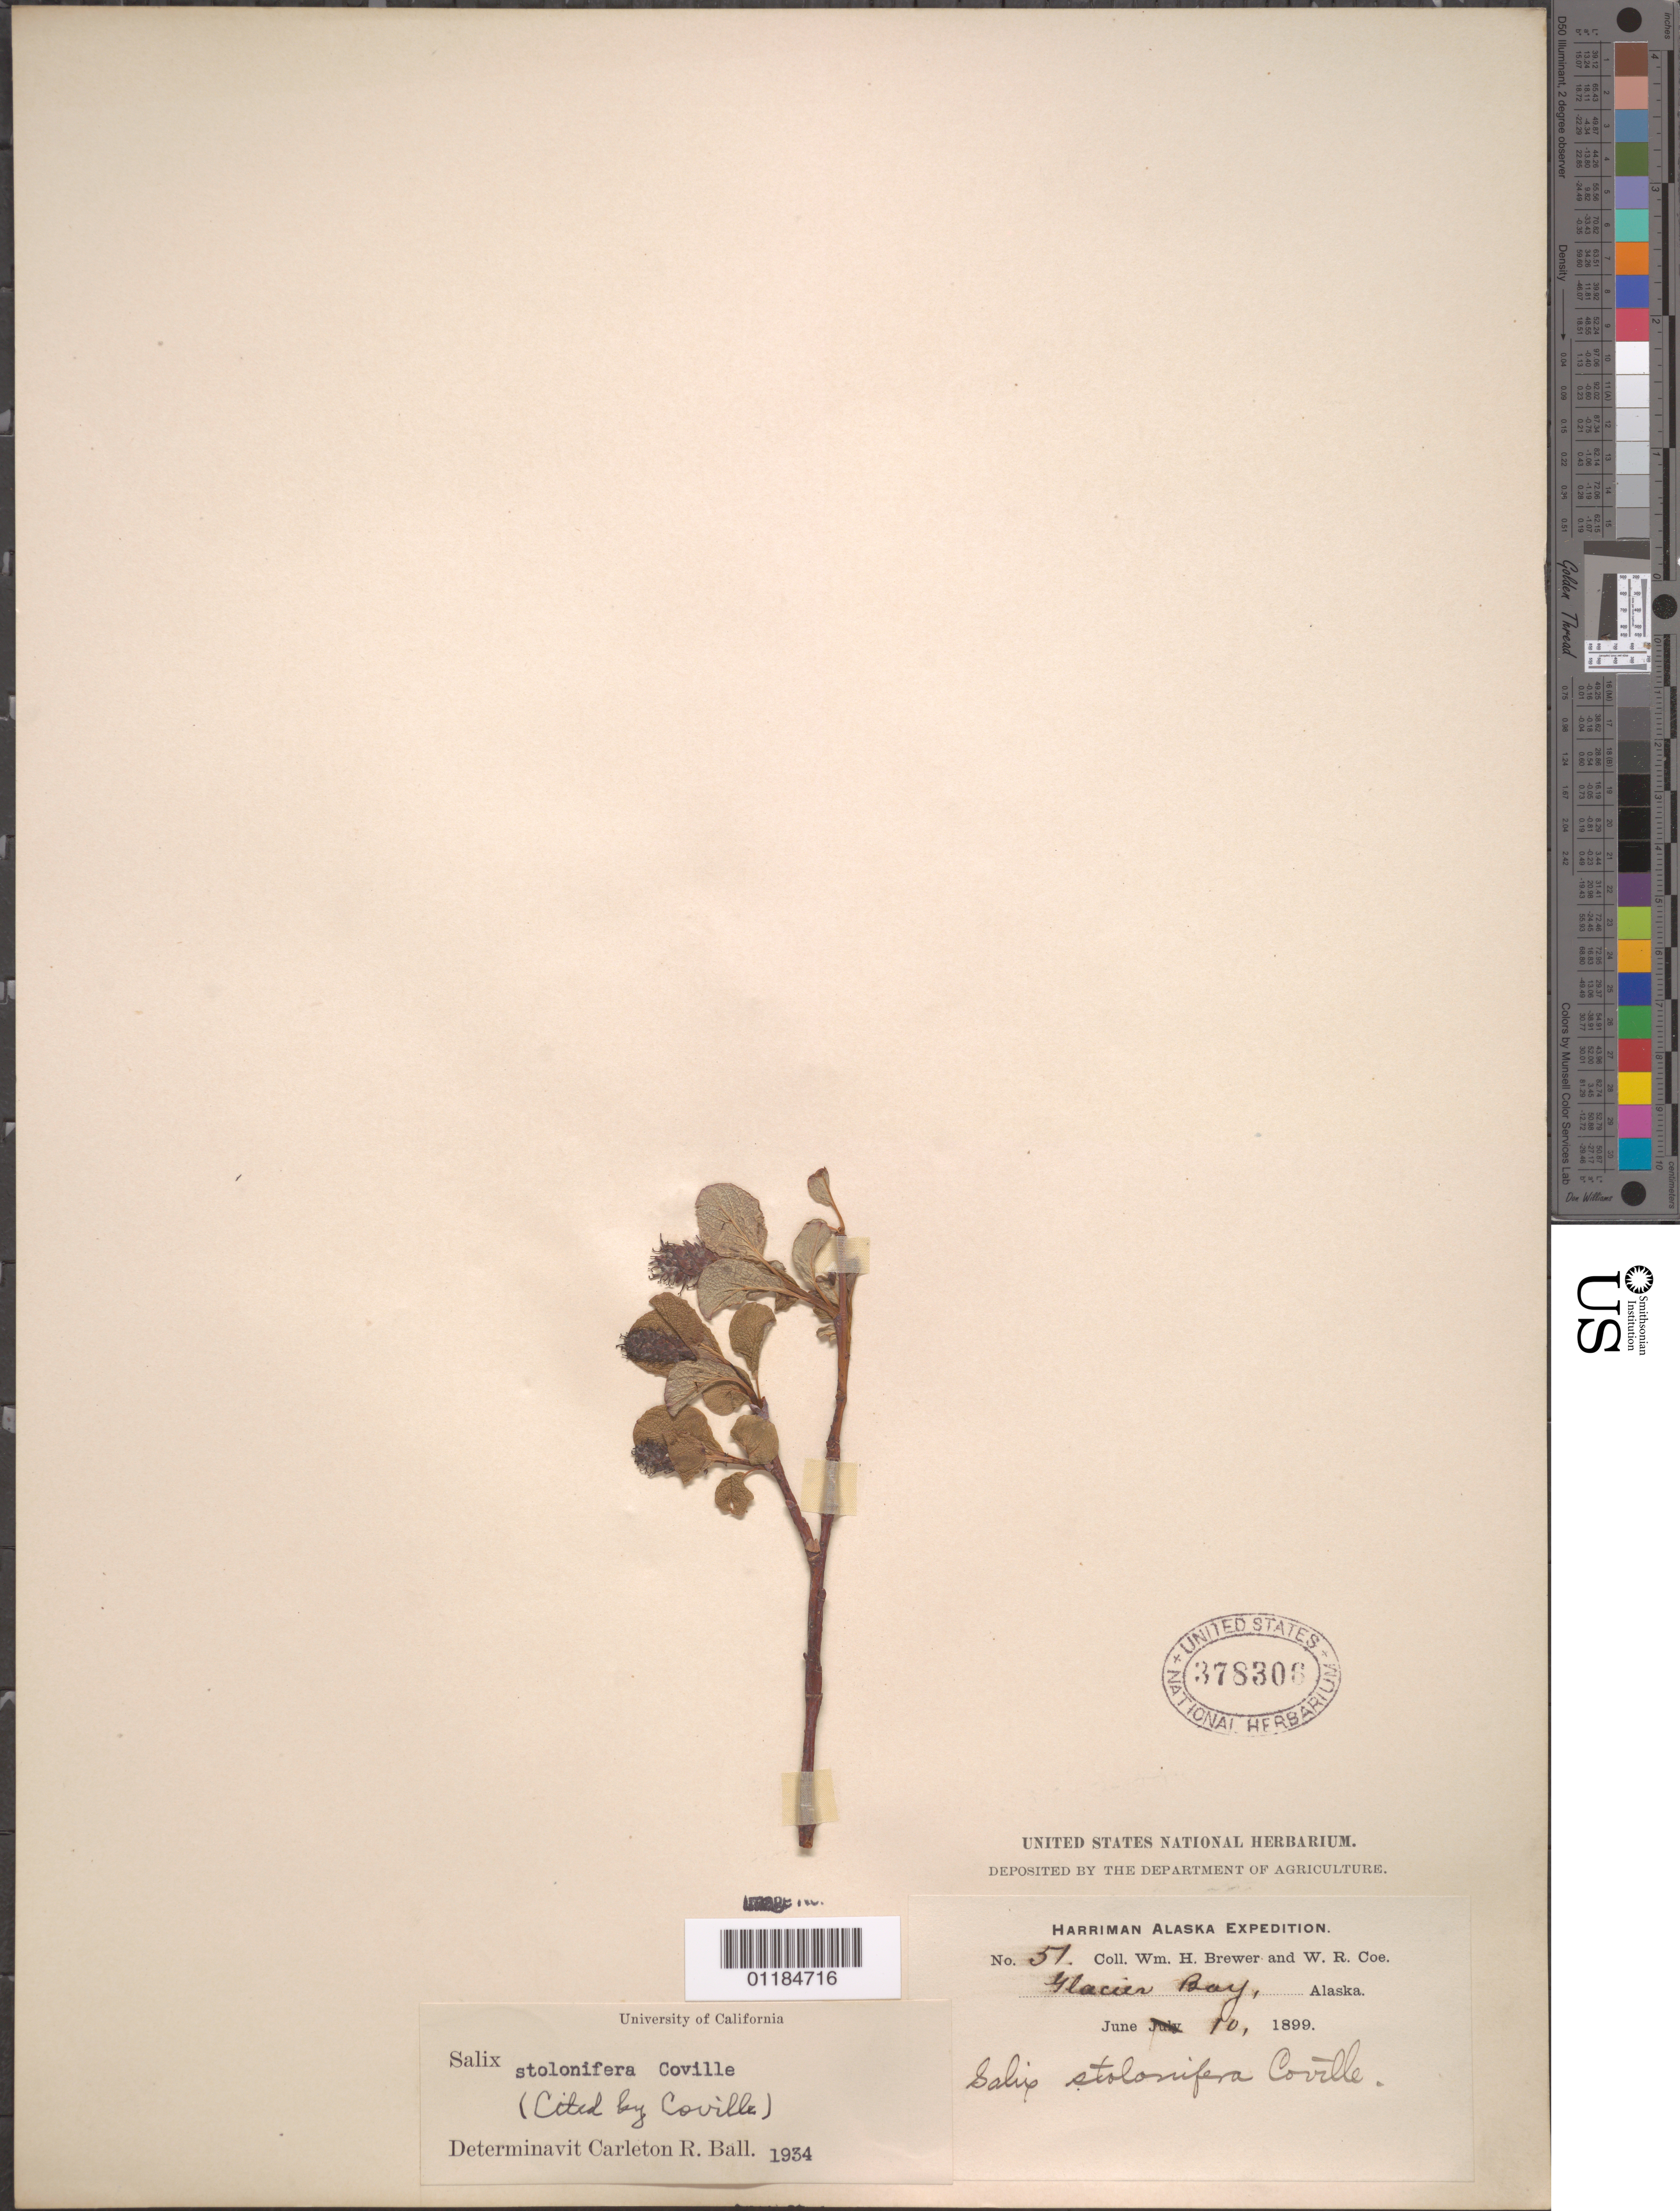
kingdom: Plantae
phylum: Tracheophyta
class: Magnoliopsida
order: Malpighiales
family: Salicaceae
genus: Salix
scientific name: Salix stolonifera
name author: Coville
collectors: F. V. Coville & T. H. Kearney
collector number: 51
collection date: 1899-06-10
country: United States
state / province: Alaska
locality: Glacier Bay.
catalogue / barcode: US 378306